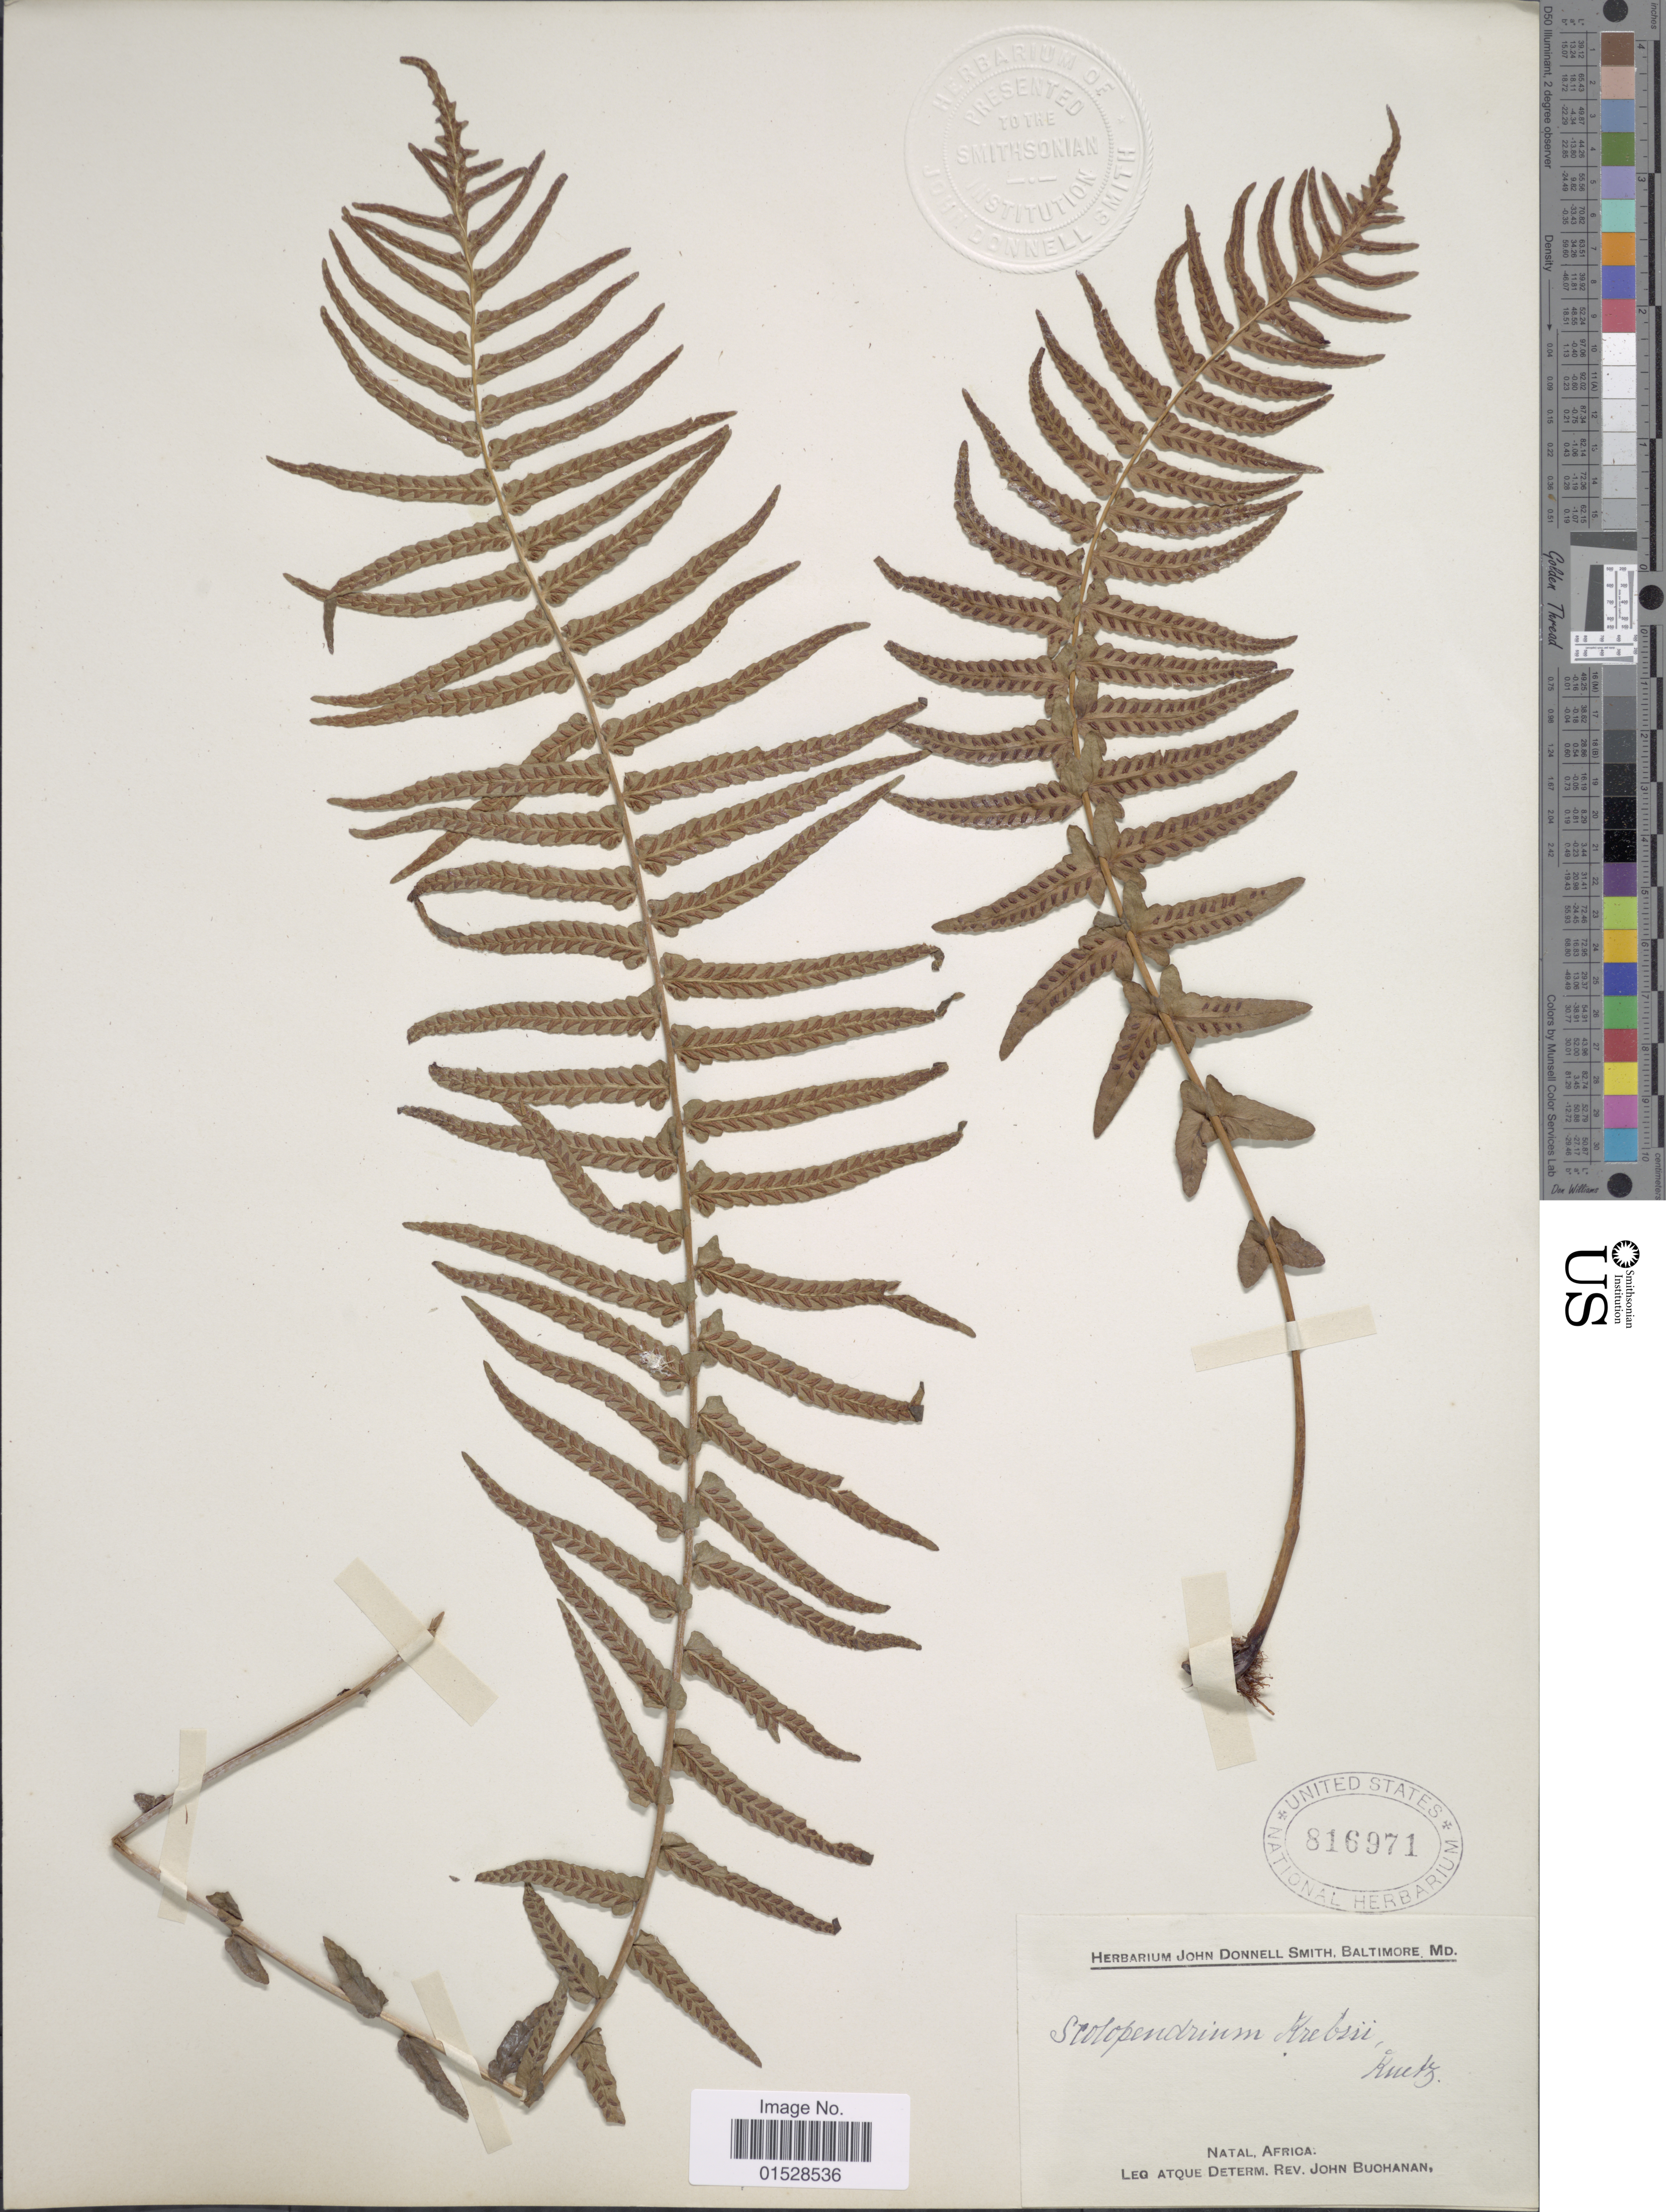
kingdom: Plantae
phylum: Tracheophyta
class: Polypodiopsida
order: Polypodiales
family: Blechnaceae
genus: Blechnum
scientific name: Blechnum punctulatum var. krebsii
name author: R. Sim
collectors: J. Buchanan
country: South Africa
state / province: KwaZulu-Natal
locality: Natal.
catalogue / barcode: US 816971